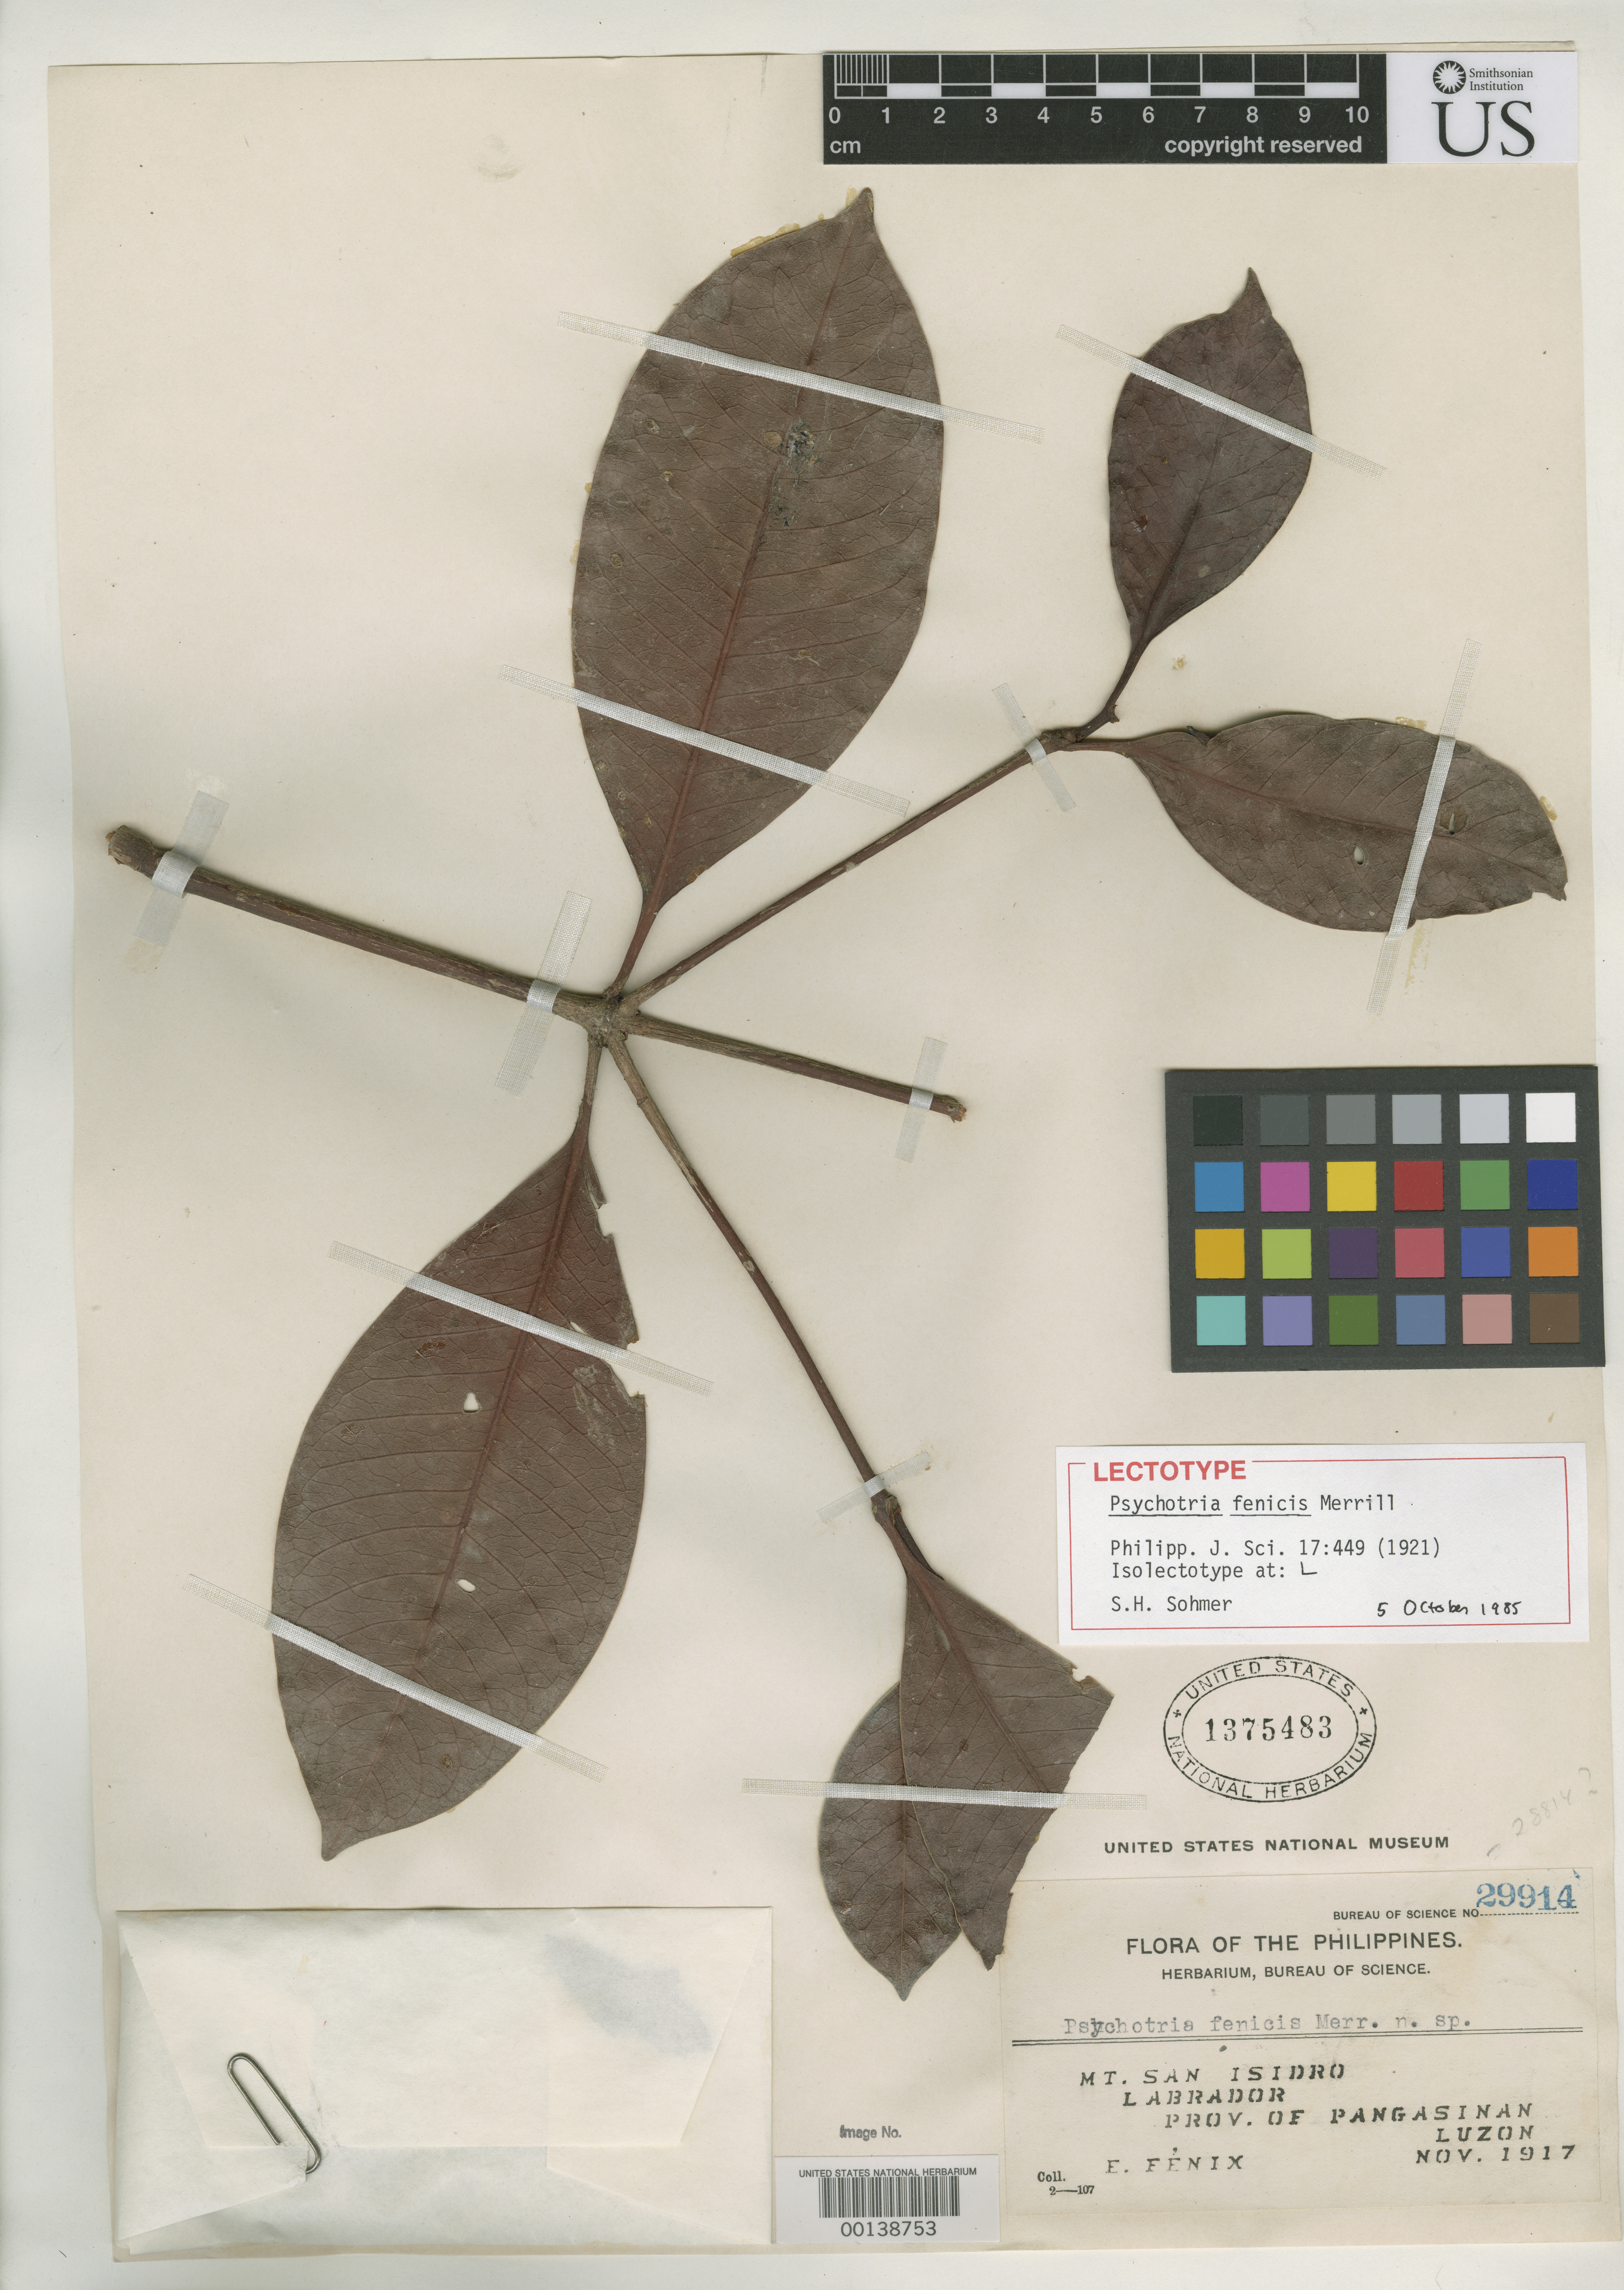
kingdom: Plantae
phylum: Tracheophyta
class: Magnoliopsida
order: Gentianales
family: Rubiaceae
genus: Psychotria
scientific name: Psychotria fenicis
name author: Merr.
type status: Isotype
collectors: E. Fénix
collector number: Bur. Sci. 29914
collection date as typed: Nov 1917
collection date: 1917-11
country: Philippines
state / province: Ilocos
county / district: Pangasinan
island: Luzon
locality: Mt. San Isidro.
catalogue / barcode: US 1375483